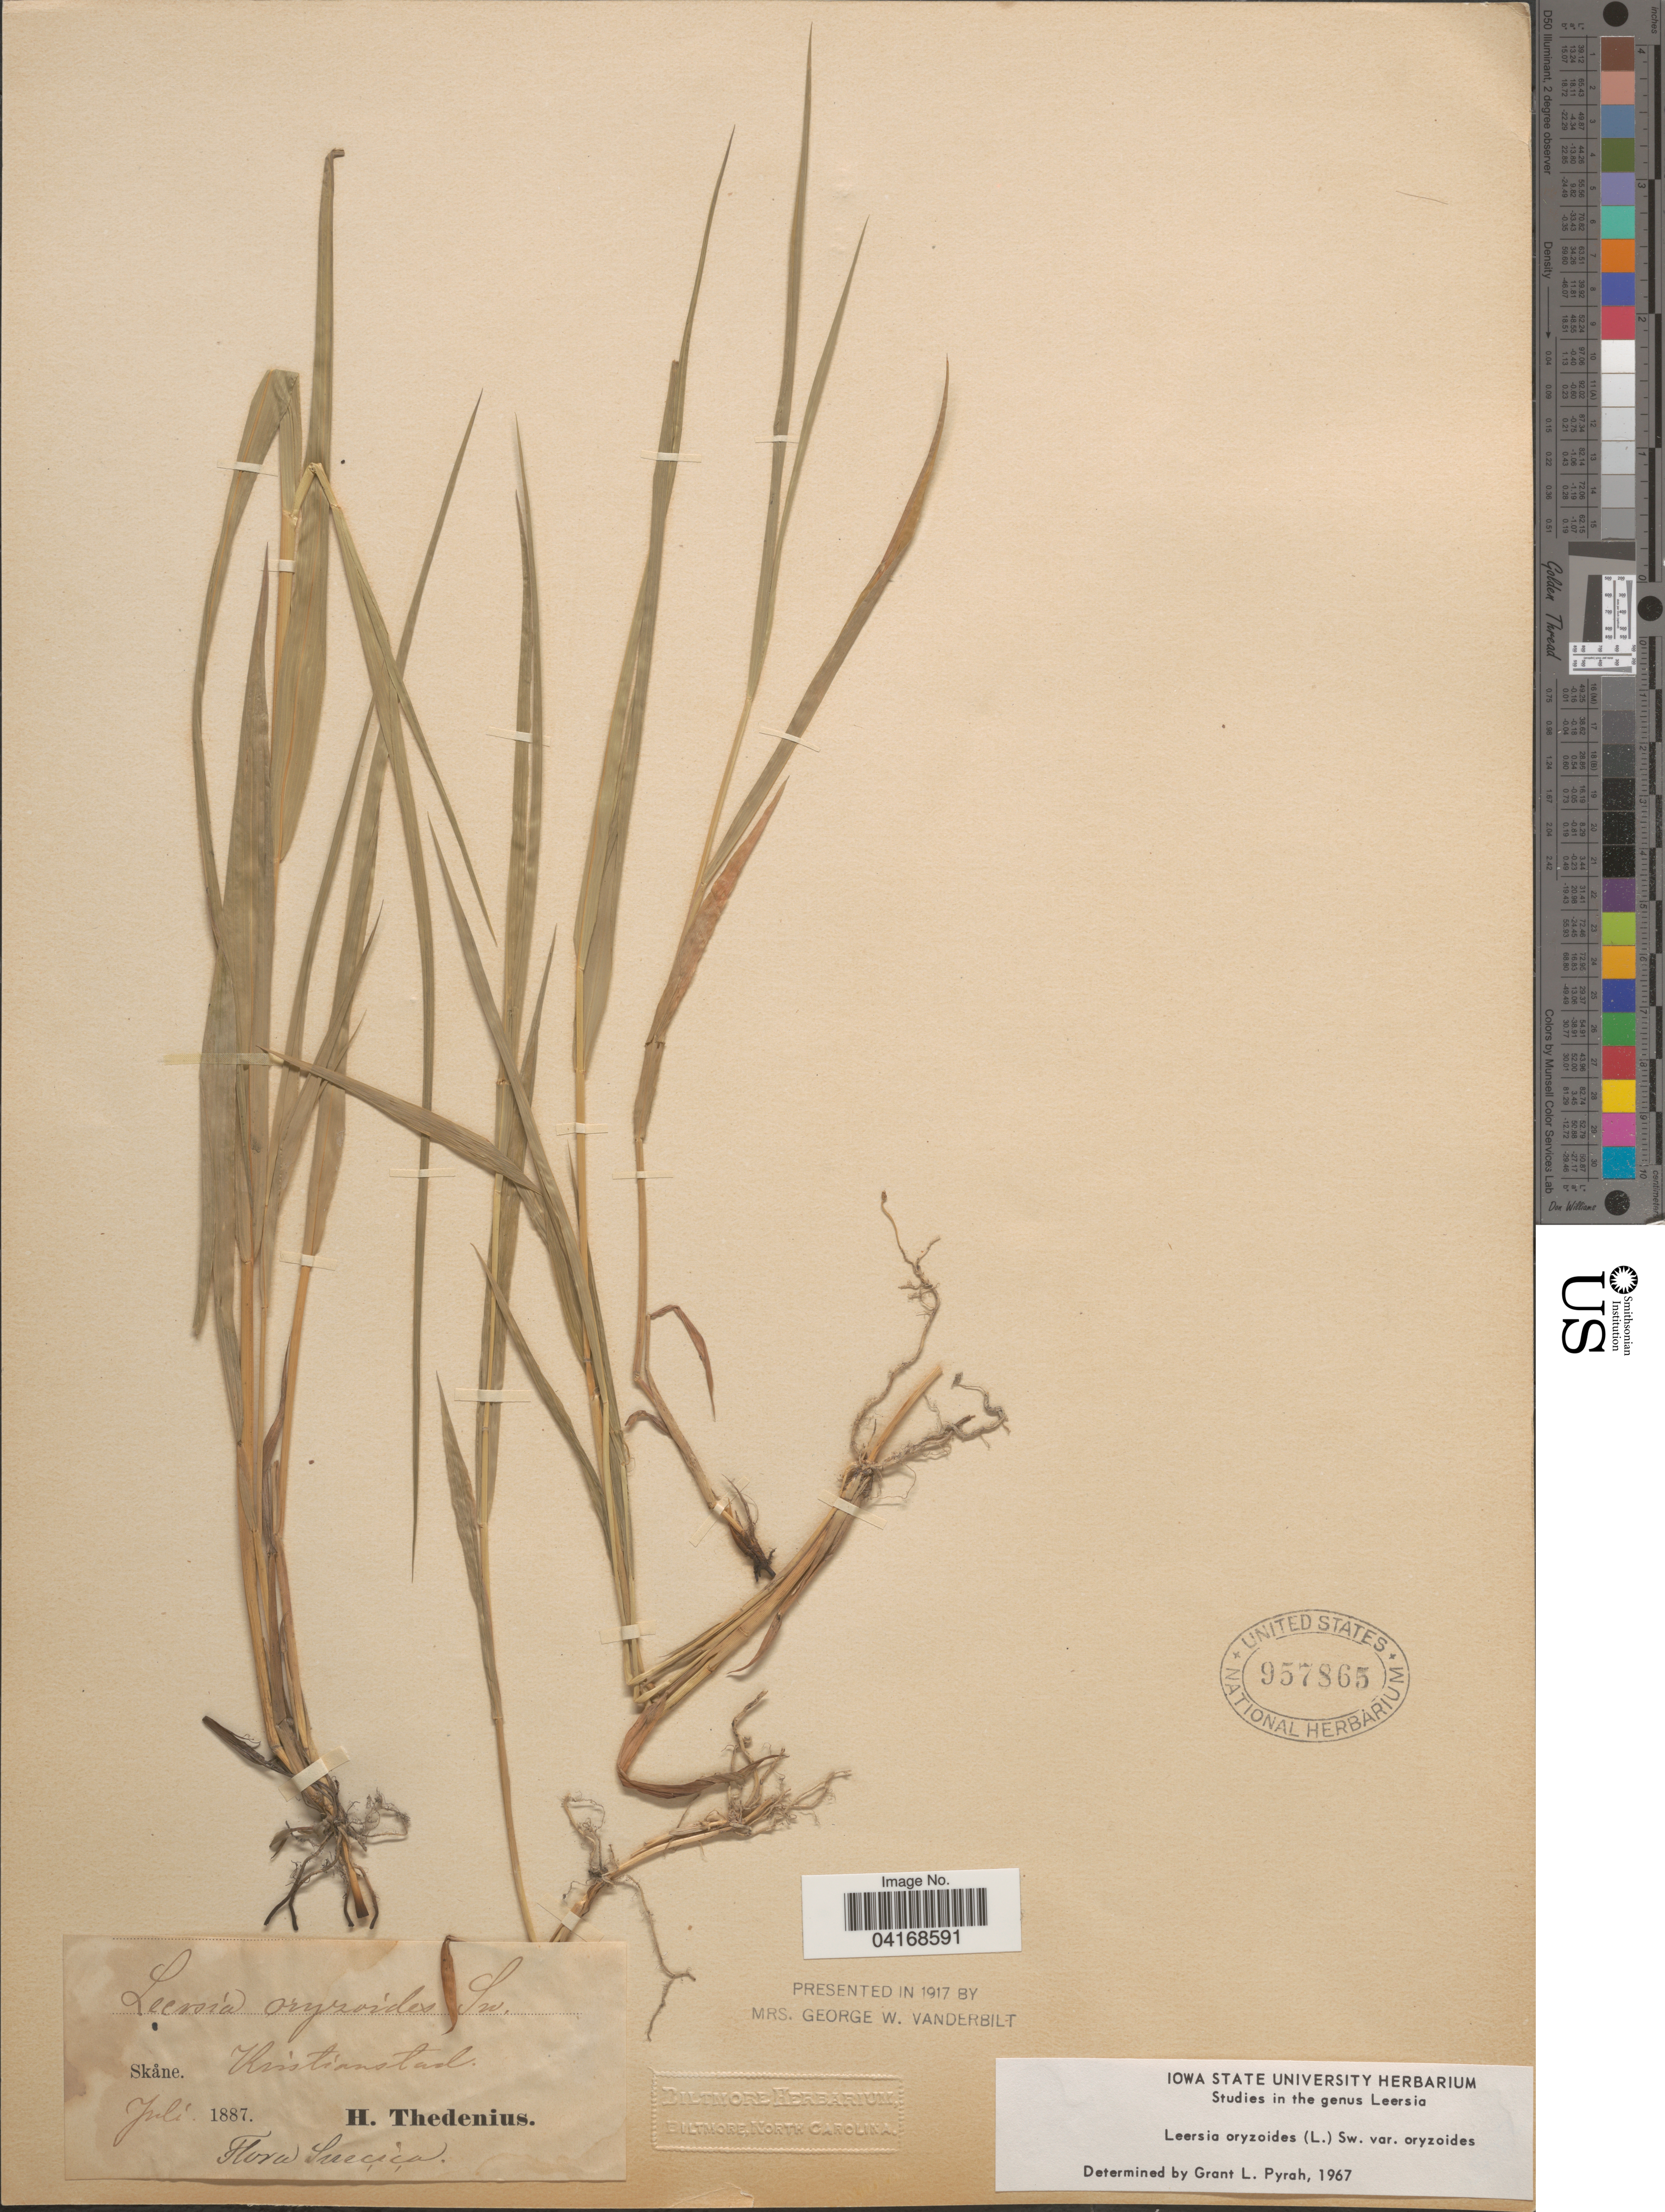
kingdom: Plantae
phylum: Tracheophyta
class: Liliopsida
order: Poales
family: Poaceae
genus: Leersia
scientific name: Leersia oryzoides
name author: (L.) Sw.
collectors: H. Thedenius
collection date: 1887-07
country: Sweden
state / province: Skåne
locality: Sueçiça. Kristianstad.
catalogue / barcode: US 957865